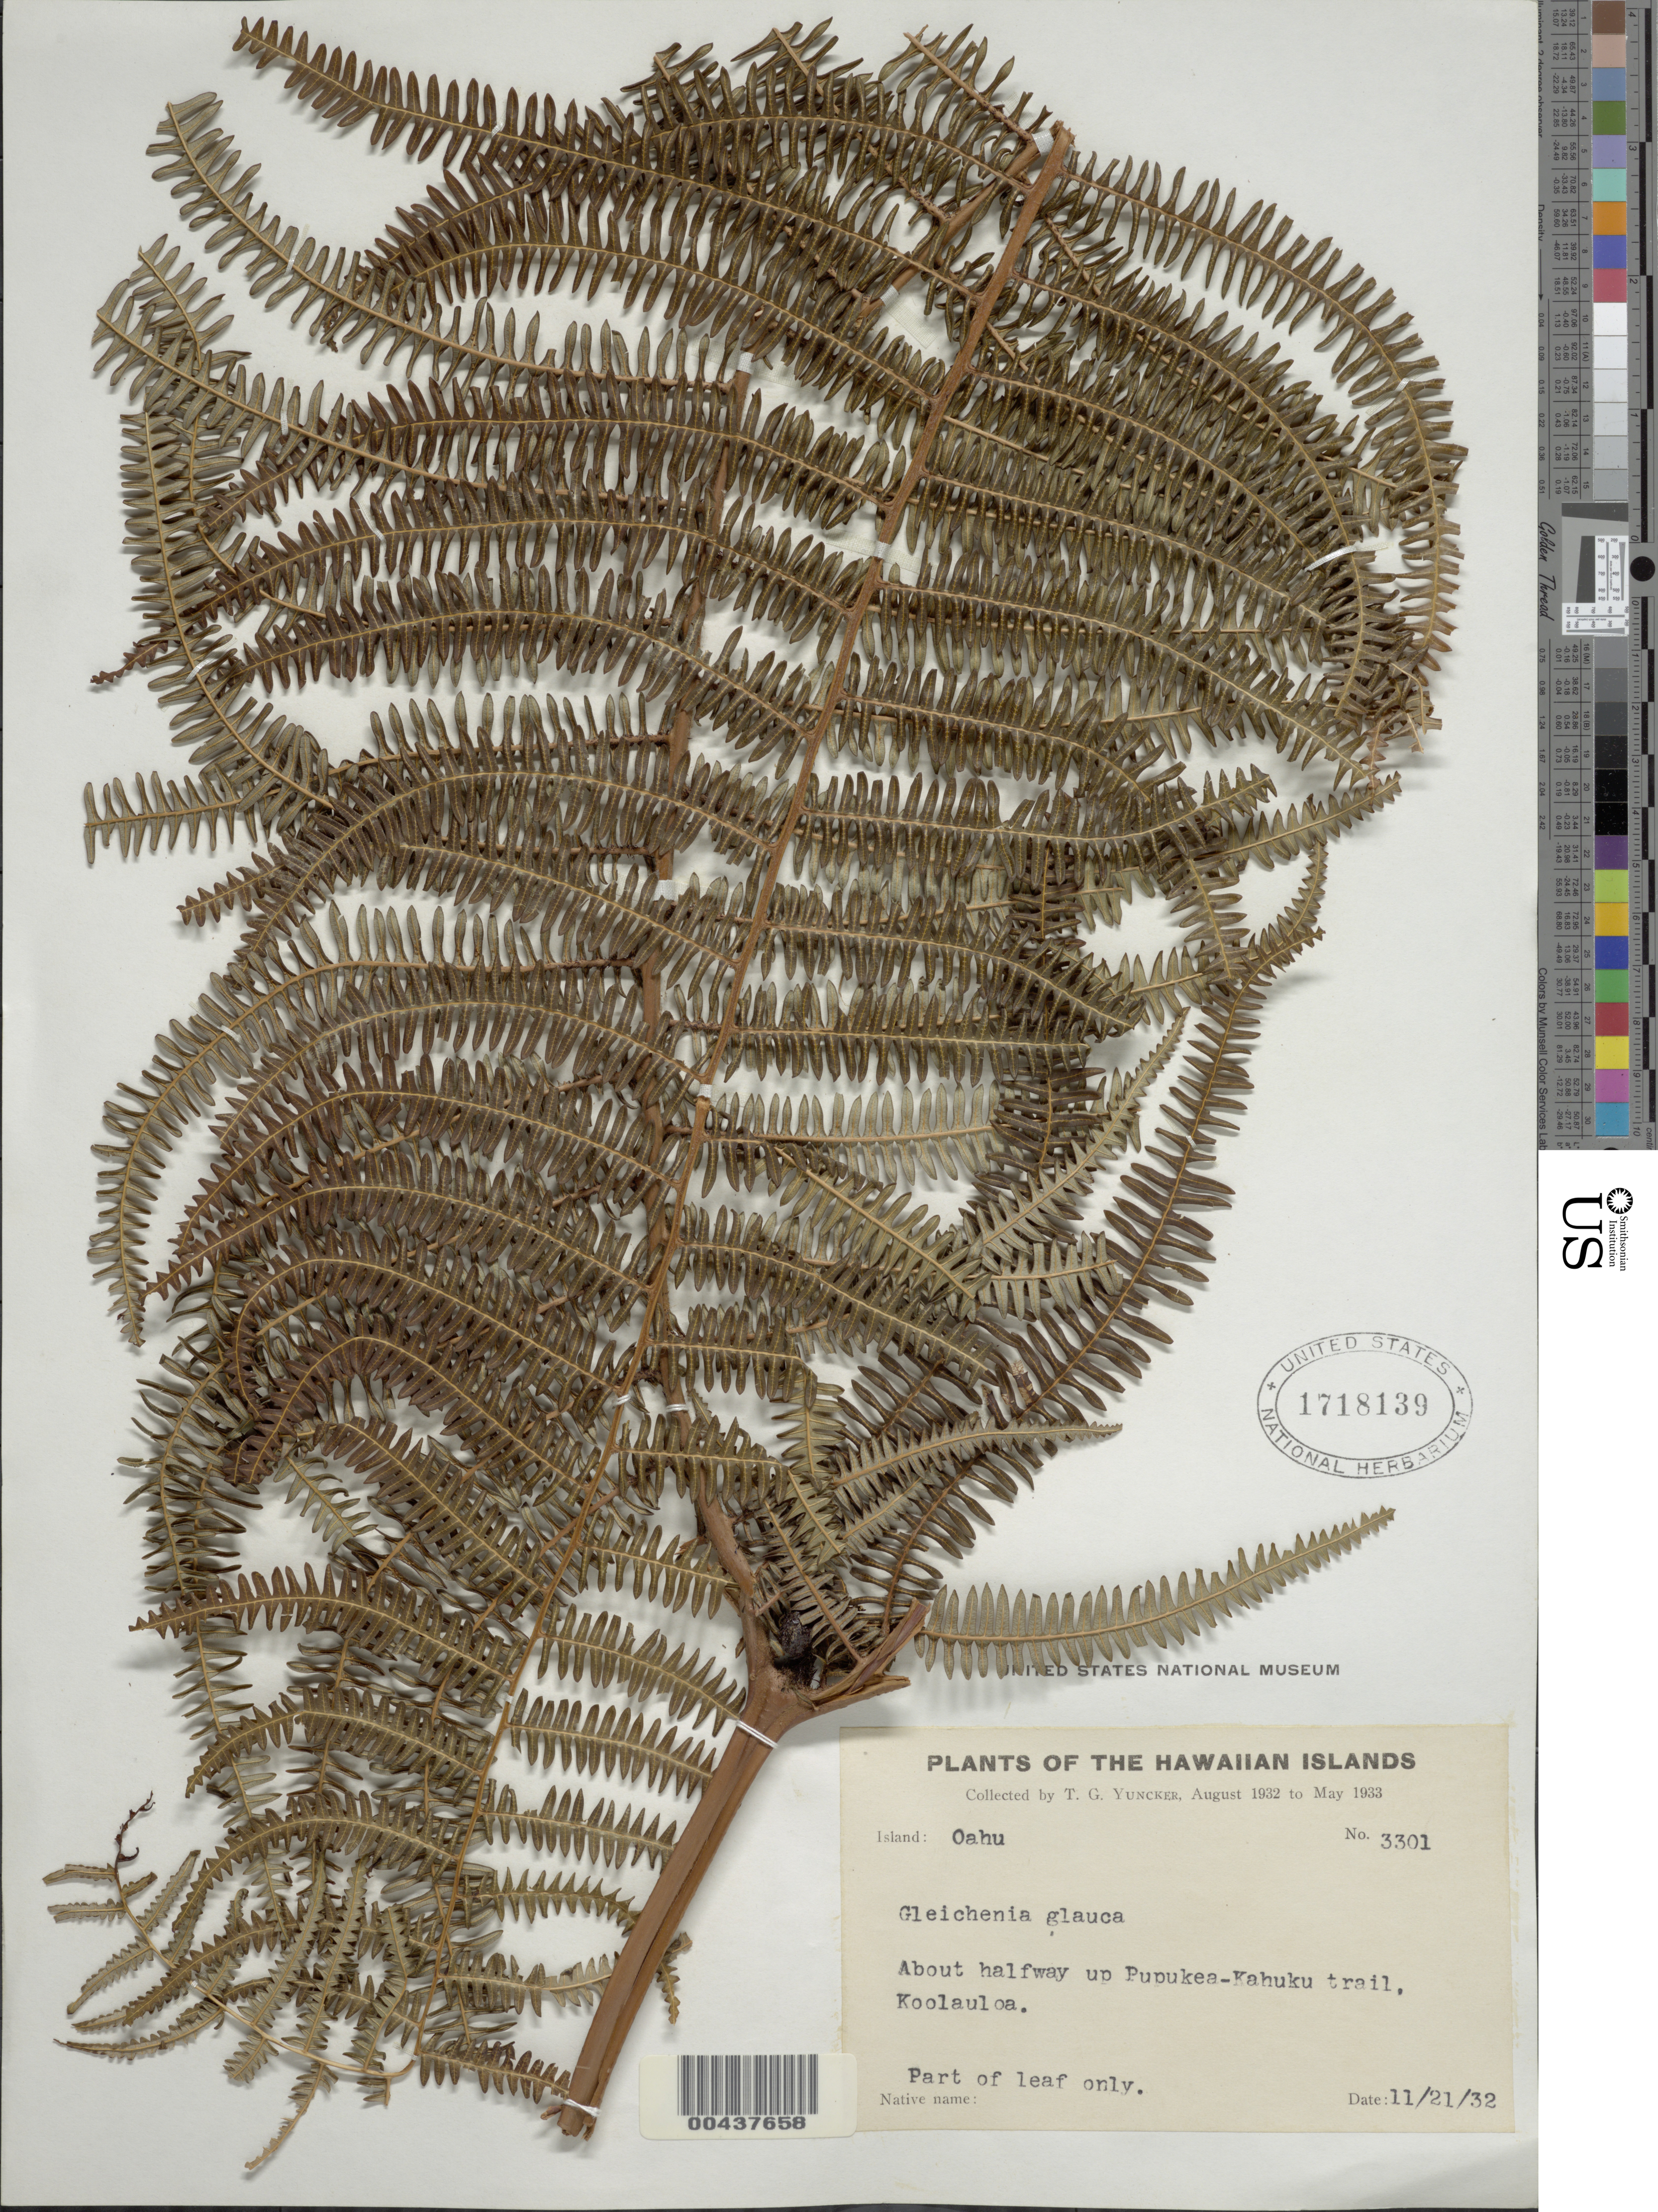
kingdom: Plantae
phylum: Tracheophyta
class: Polypodiopsida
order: Gleicheniales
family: Gleicheniaceae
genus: Diplopterygium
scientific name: Diplopterygium glaucum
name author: (Thunb. ex Houtt.) Nakai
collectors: T. G. Yuncker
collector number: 3301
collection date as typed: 21 Nov 1932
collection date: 1932-11-21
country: United States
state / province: Hawaii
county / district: Honolulu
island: Oahu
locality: about halfway up Pupukea-Kahuku trail, Koolauloa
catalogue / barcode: US 1718139